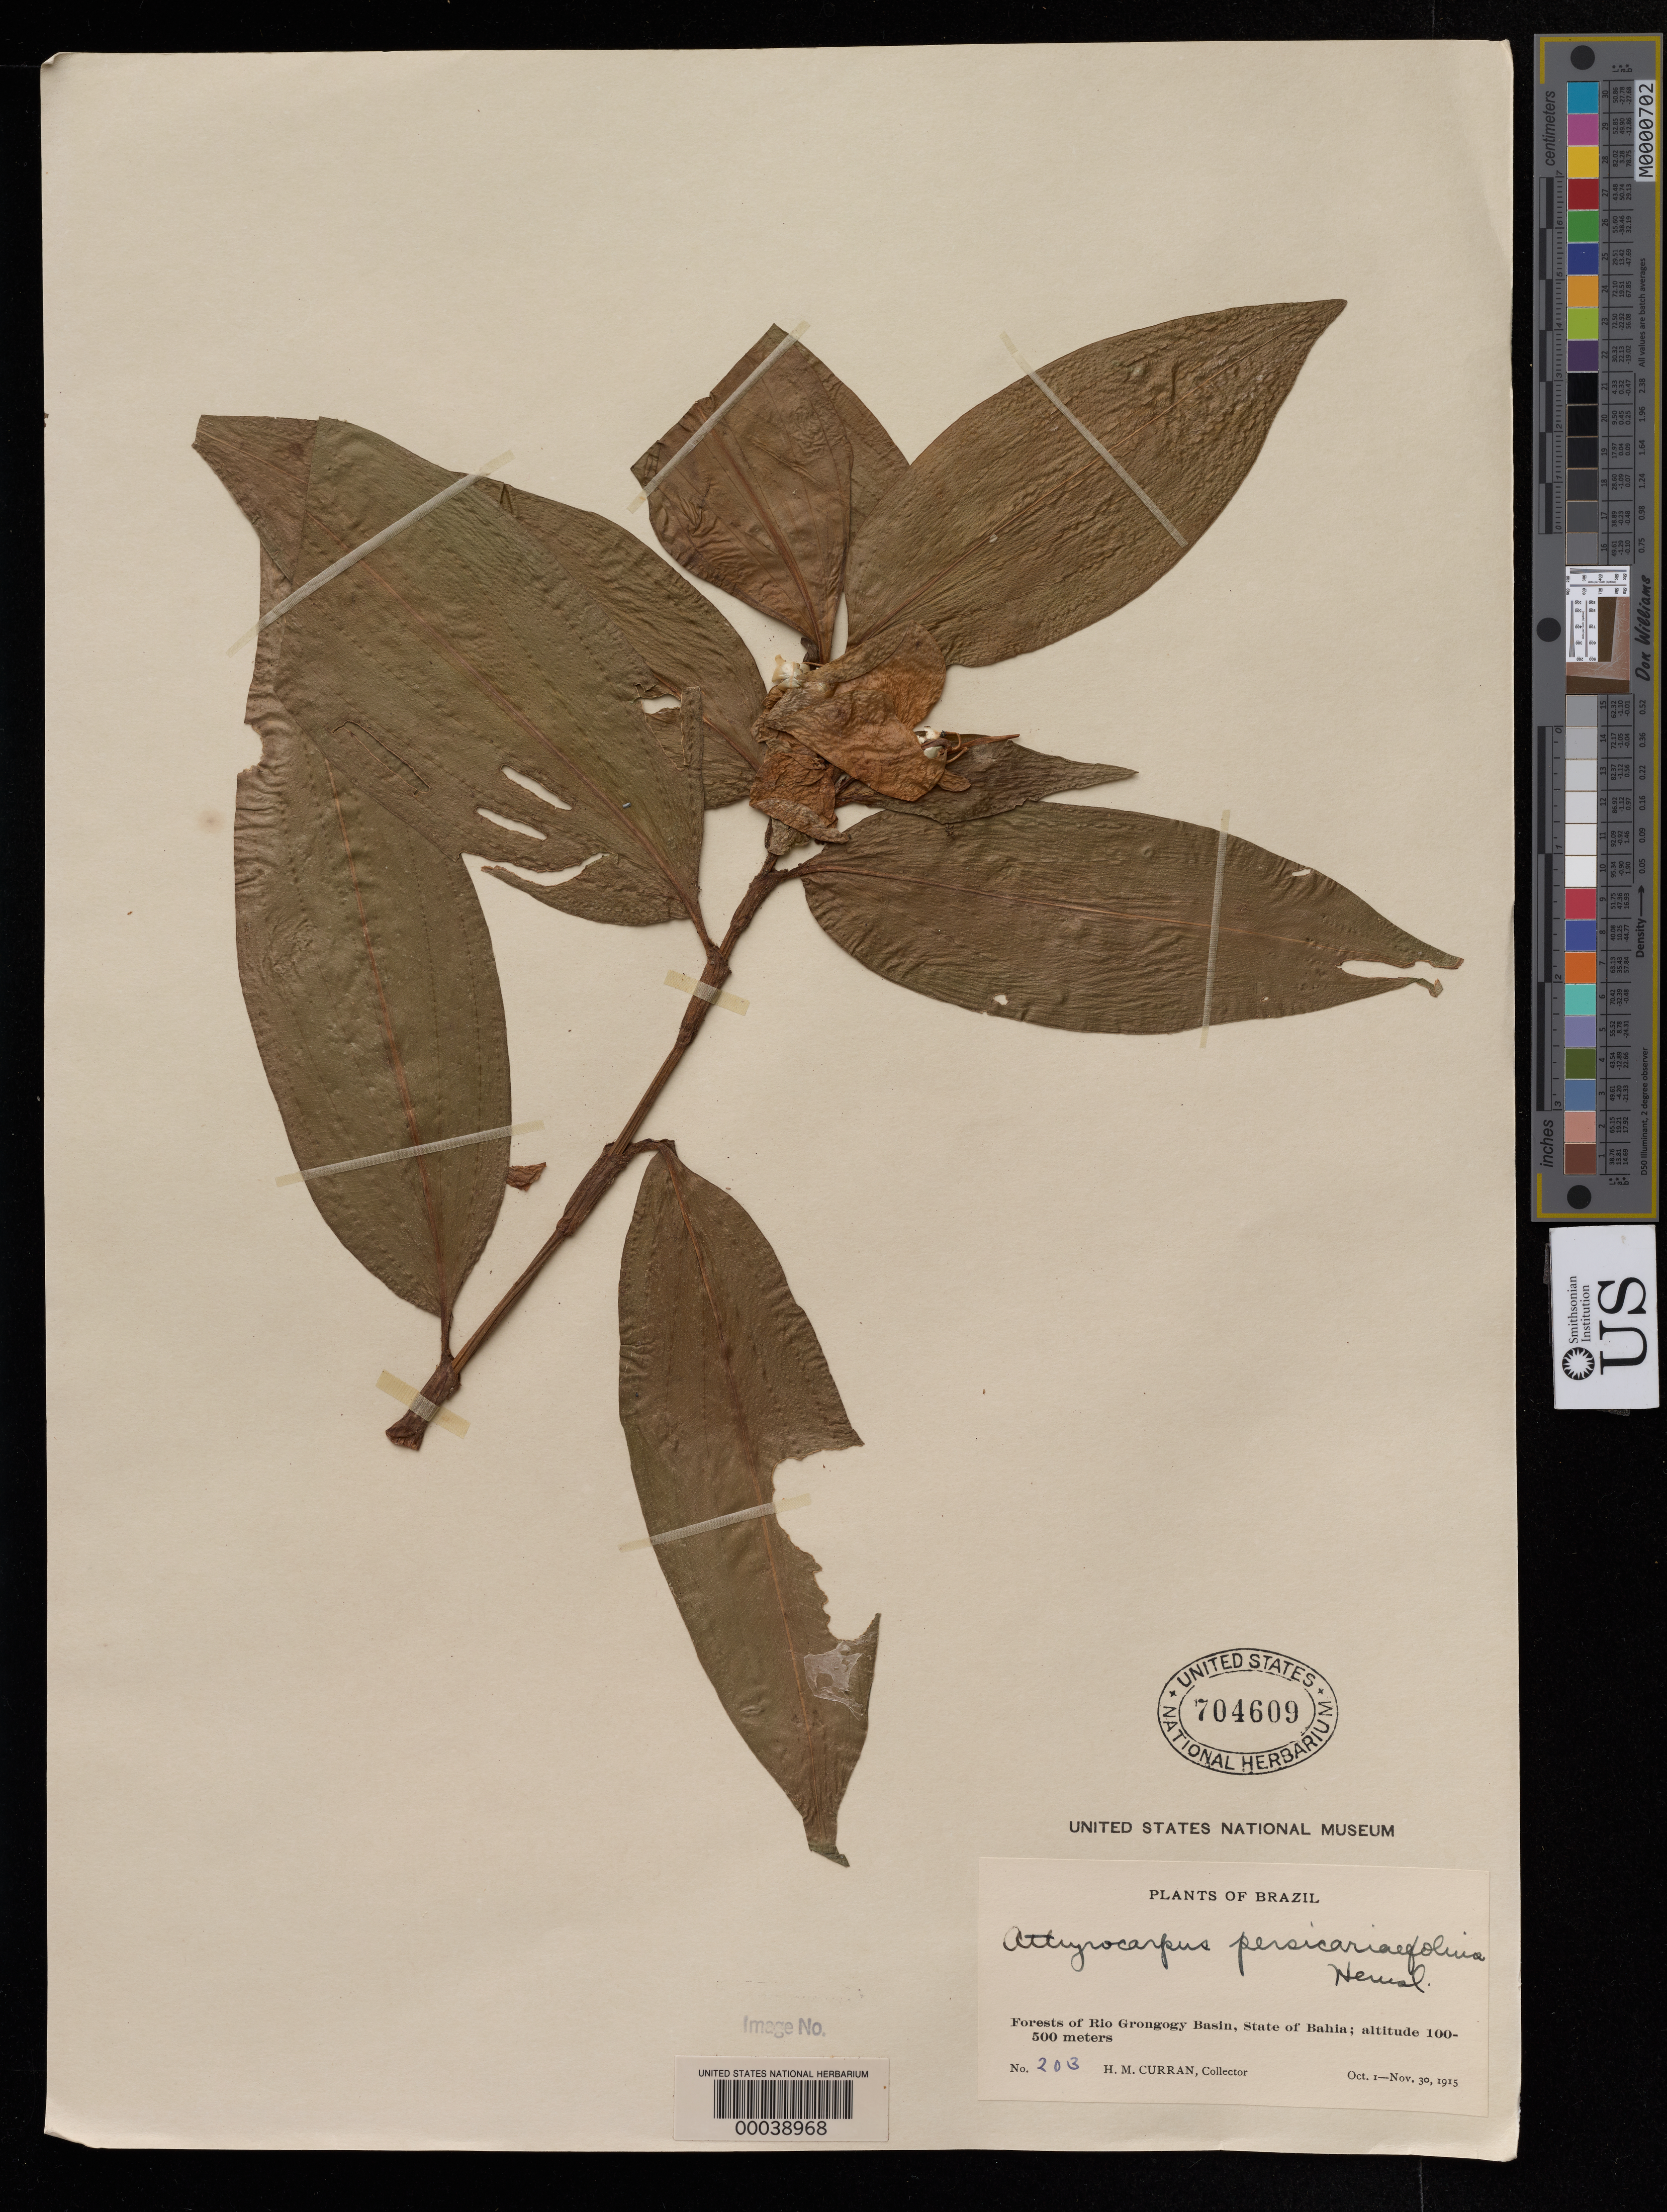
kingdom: Plantae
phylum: Tracheophyta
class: Liliopsida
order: Commelinales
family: Commelinaceae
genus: Commelina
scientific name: Commelina rufipes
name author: Seub.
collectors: H. M. Curran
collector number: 203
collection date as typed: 01 Oct 1915 to 30 Nov 1915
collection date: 1915-10-01/1915-11-30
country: Brazil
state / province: Bahia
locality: Forests of Rio Grongogy basin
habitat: Forests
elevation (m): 100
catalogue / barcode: US 704609